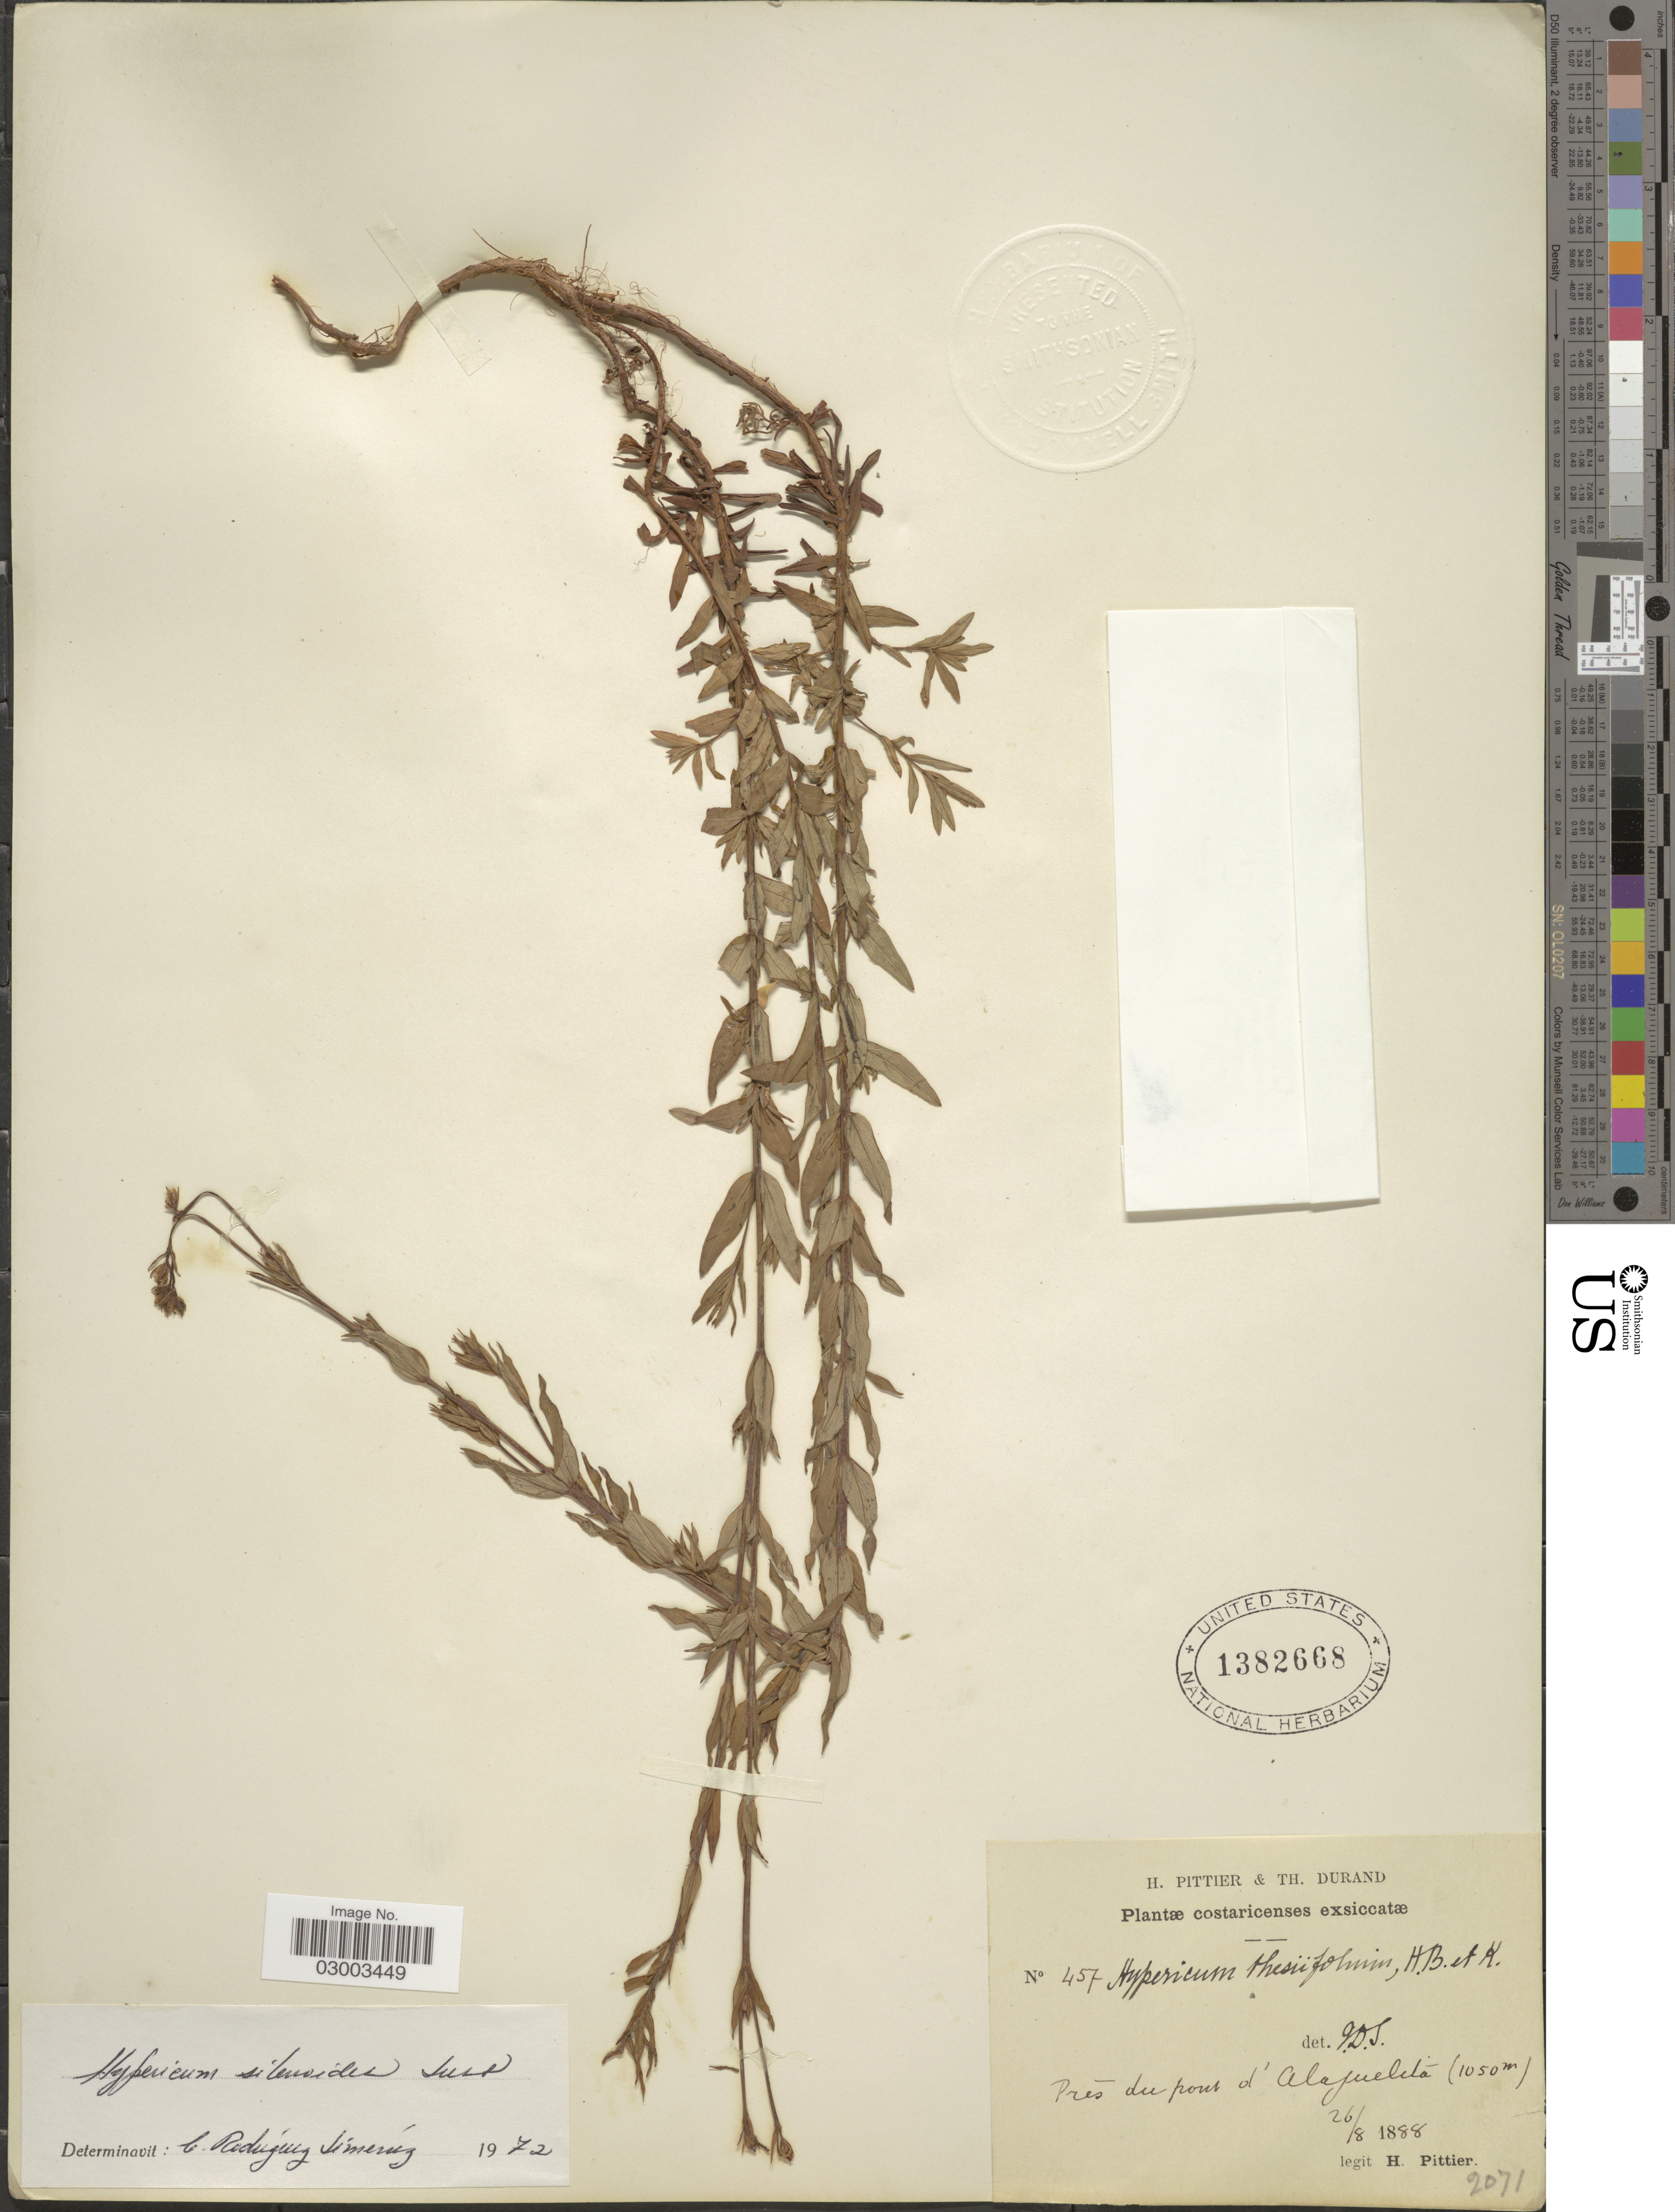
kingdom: Plantae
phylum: Tracheophyta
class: Magnoliopsida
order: Malpighiales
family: Hypericaceae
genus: Hypericum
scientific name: Hypericum silenoides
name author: Juss.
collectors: H. F. Pittier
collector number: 457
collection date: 1888-08-26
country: Costa Rica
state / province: Alajuela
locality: Prés du pont d'Alajuelá.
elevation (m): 1050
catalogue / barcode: US 1382668